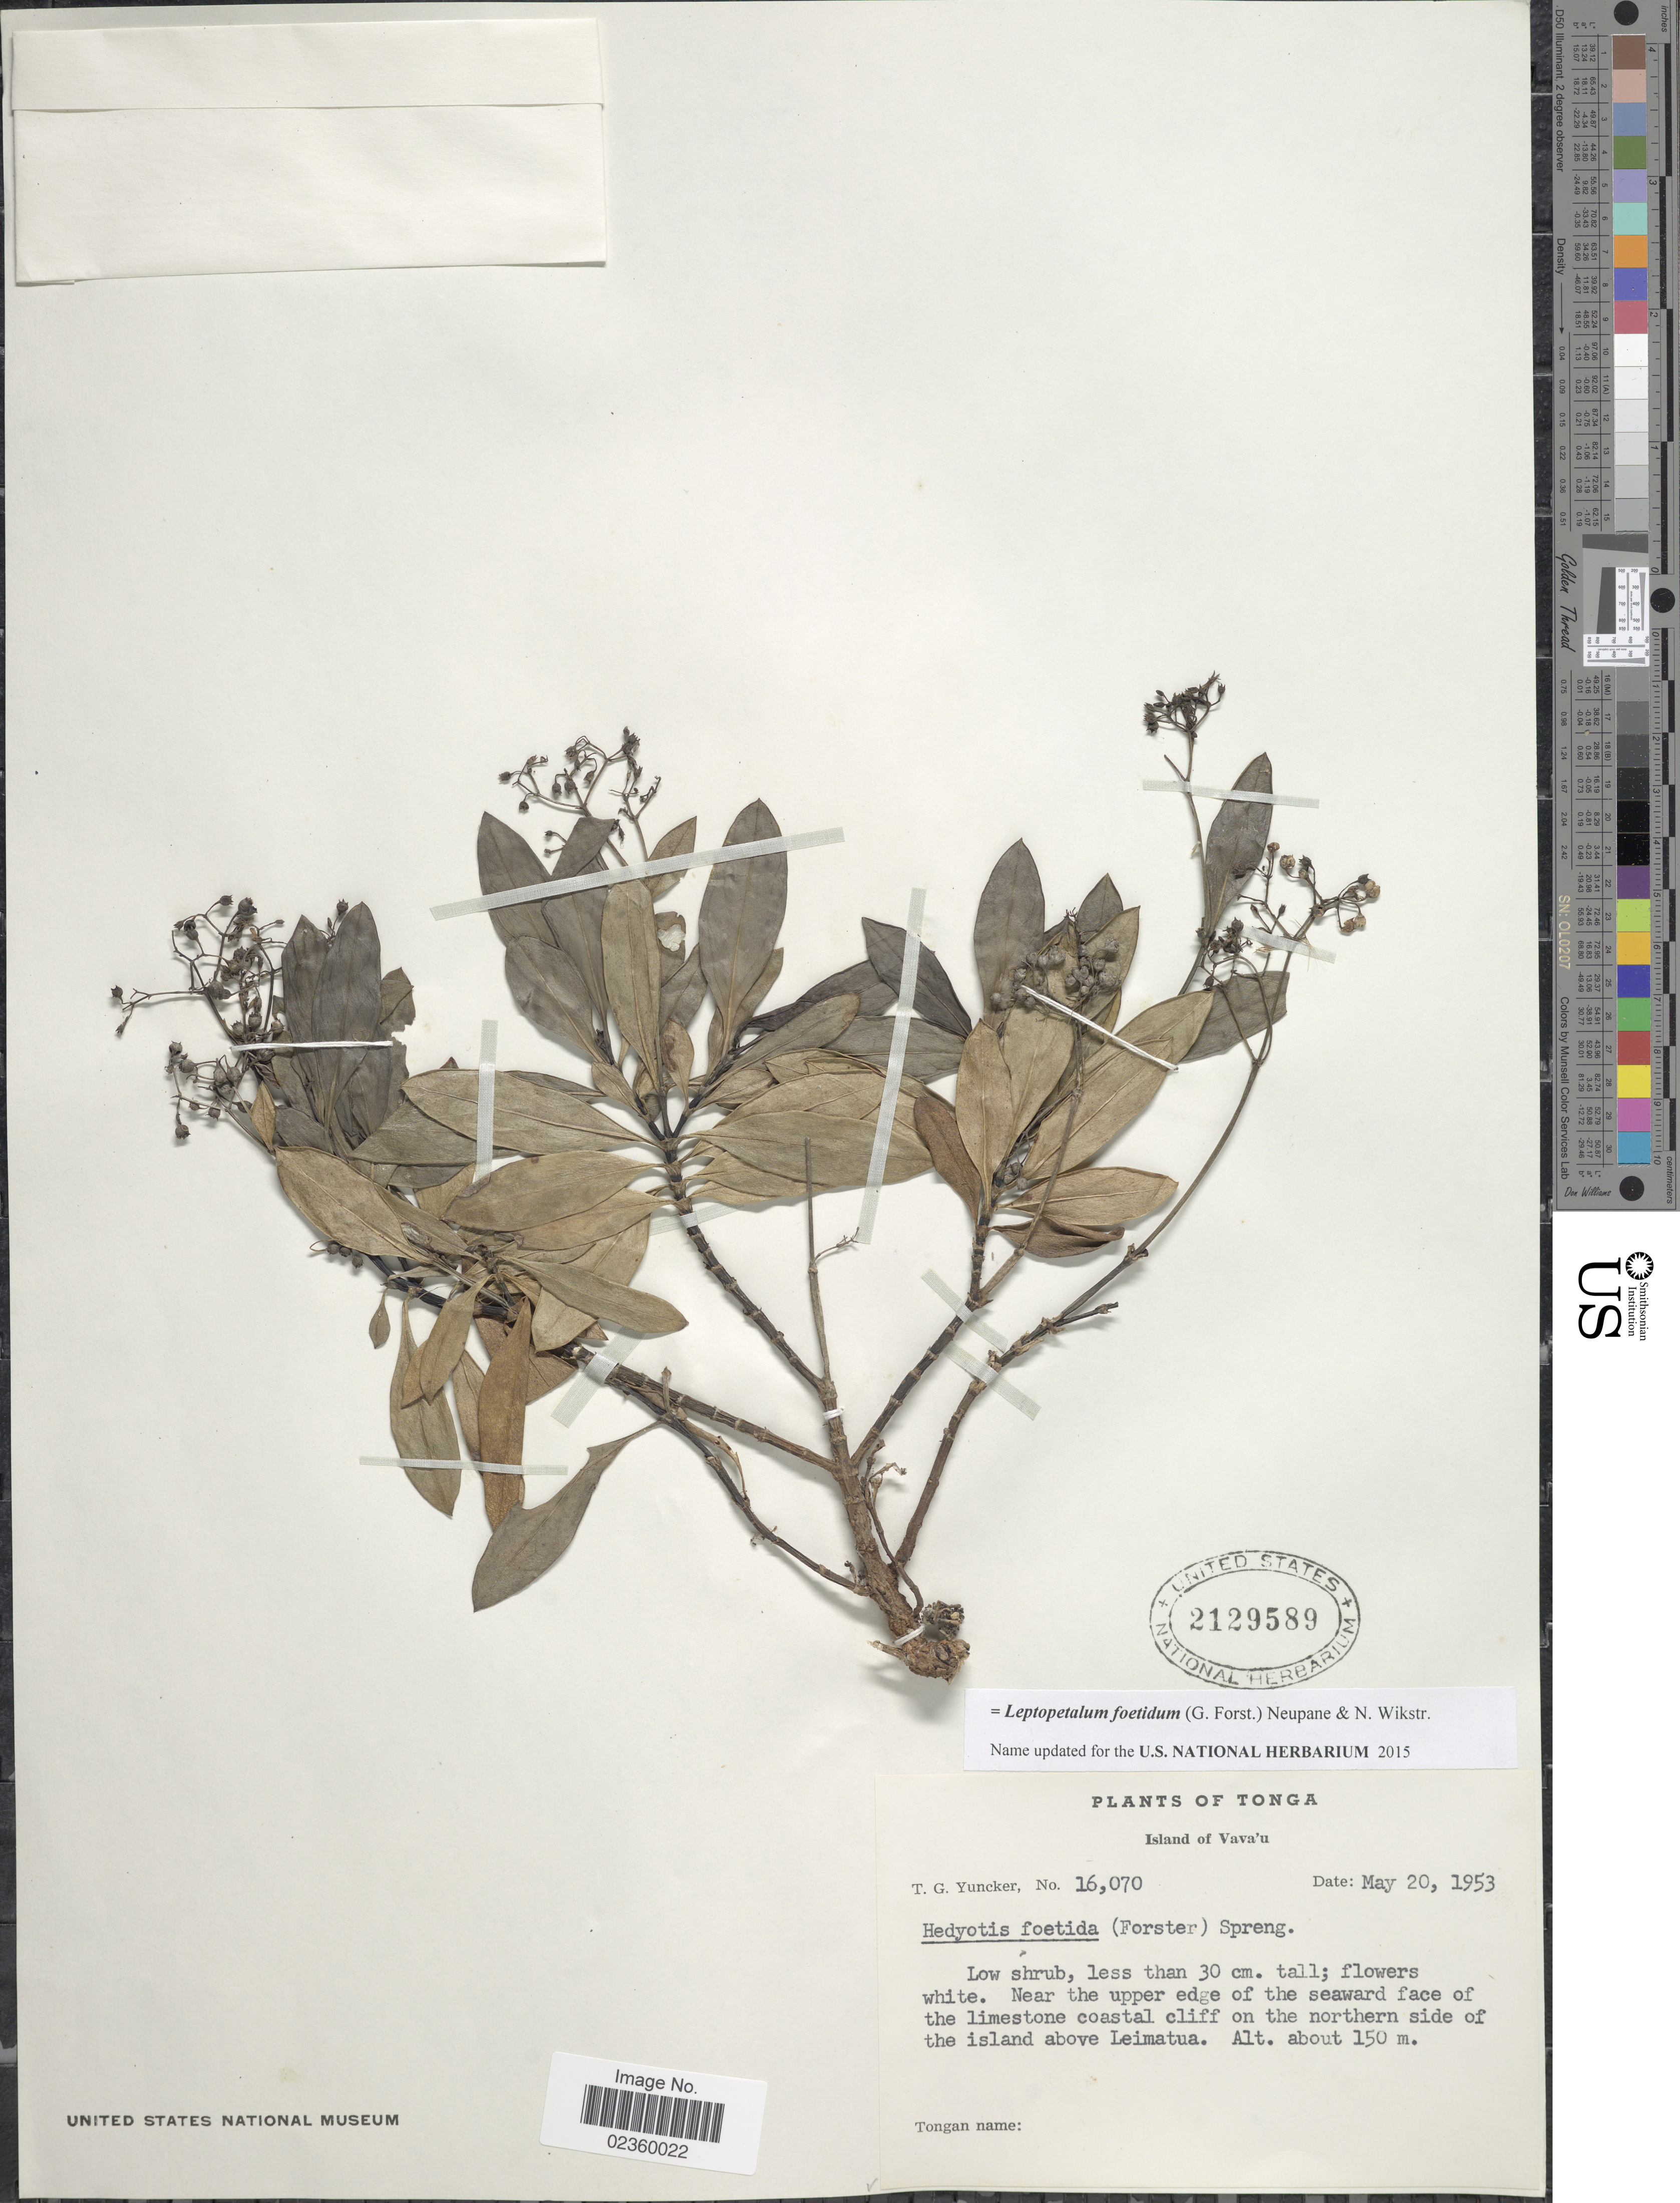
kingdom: Plantae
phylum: Tracheophyta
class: Magnoliopsida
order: Gentianales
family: Rubiaceae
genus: Leptopetalum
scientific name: Leptopetalum foetidum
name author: (G. Forst.) Neupane & N. Wikstr.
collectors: T. G. Yuncker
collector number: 16070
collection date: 1953-05-20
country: Tonga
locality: Island of Vava'u. Near the upper edge of seaward face of the limestone coastal cliff on the northern side of the island above Leimatua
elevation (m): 150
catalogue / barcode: US 2129589